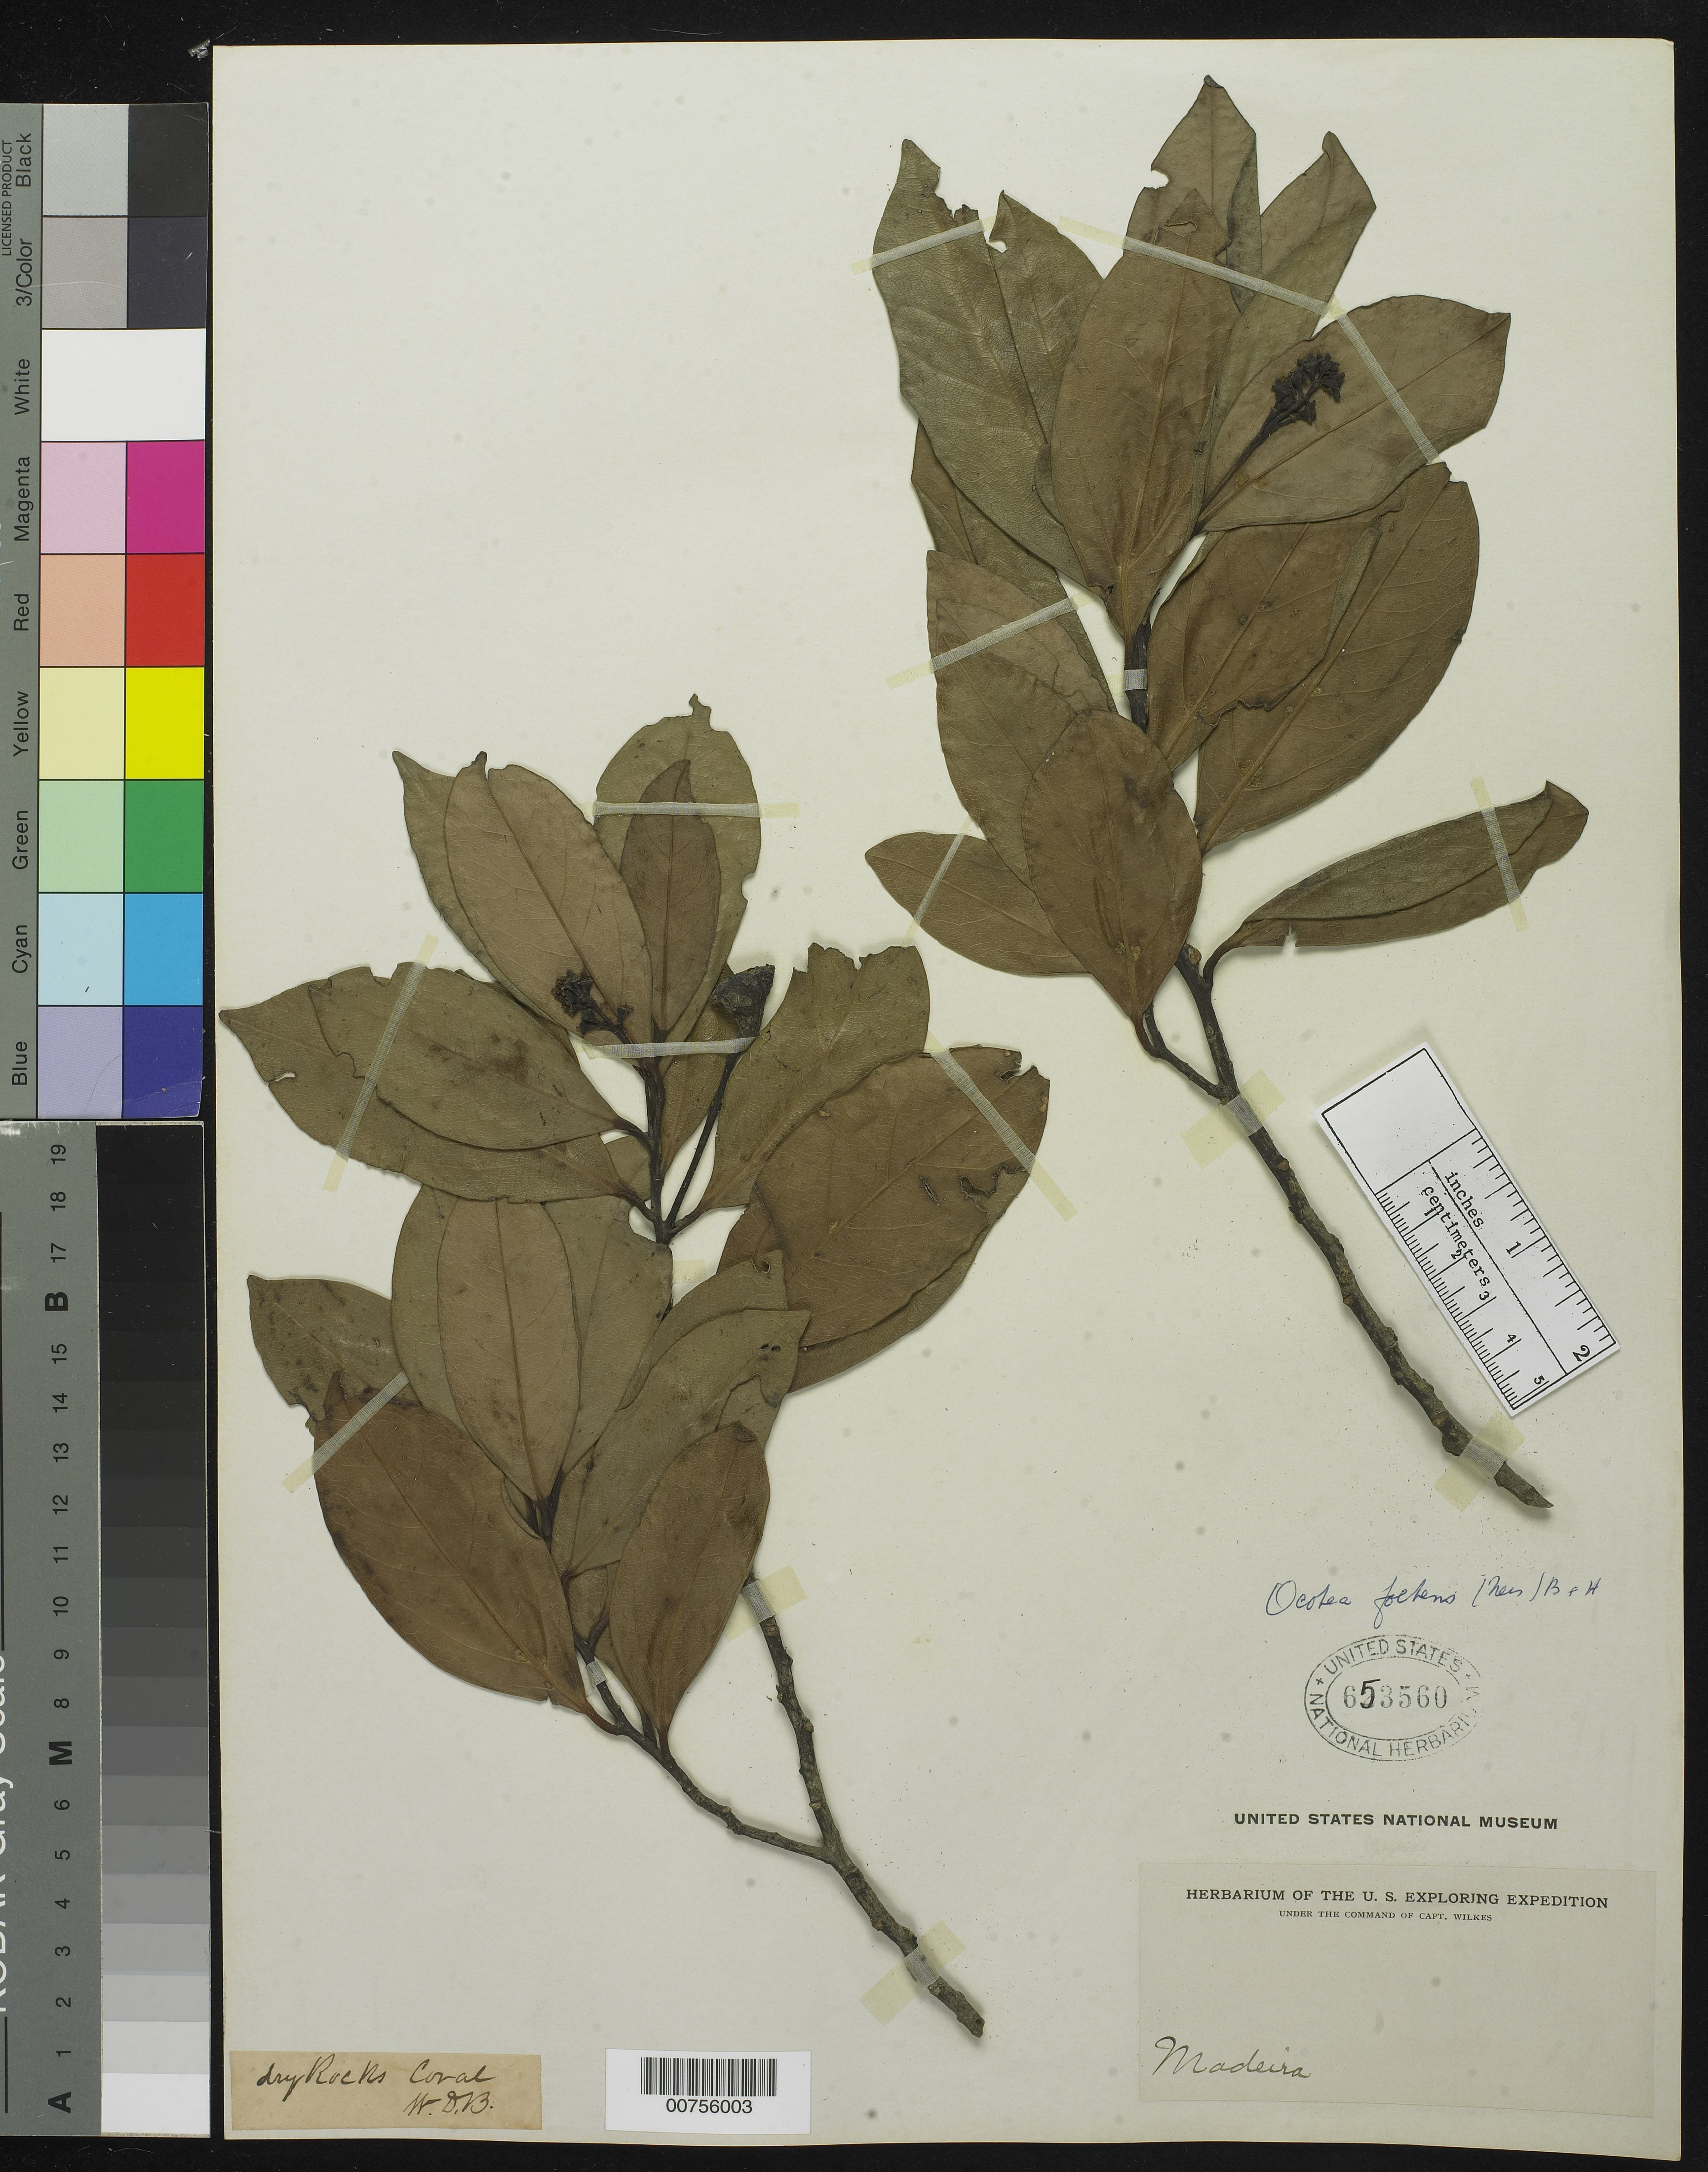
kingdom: Plantae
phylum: Tracheophyta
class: Magnoliopsida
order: Laurales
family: Lauraceae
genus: Ocotea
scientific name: Ocotea foetens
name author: Benth. & Hook. f.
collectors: Wilkes Explor. Exped.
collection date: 1838/1842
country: Portugal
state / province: Madeira (Aut. Reg.)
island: Madeira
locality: Funchal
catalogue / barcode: US 653560